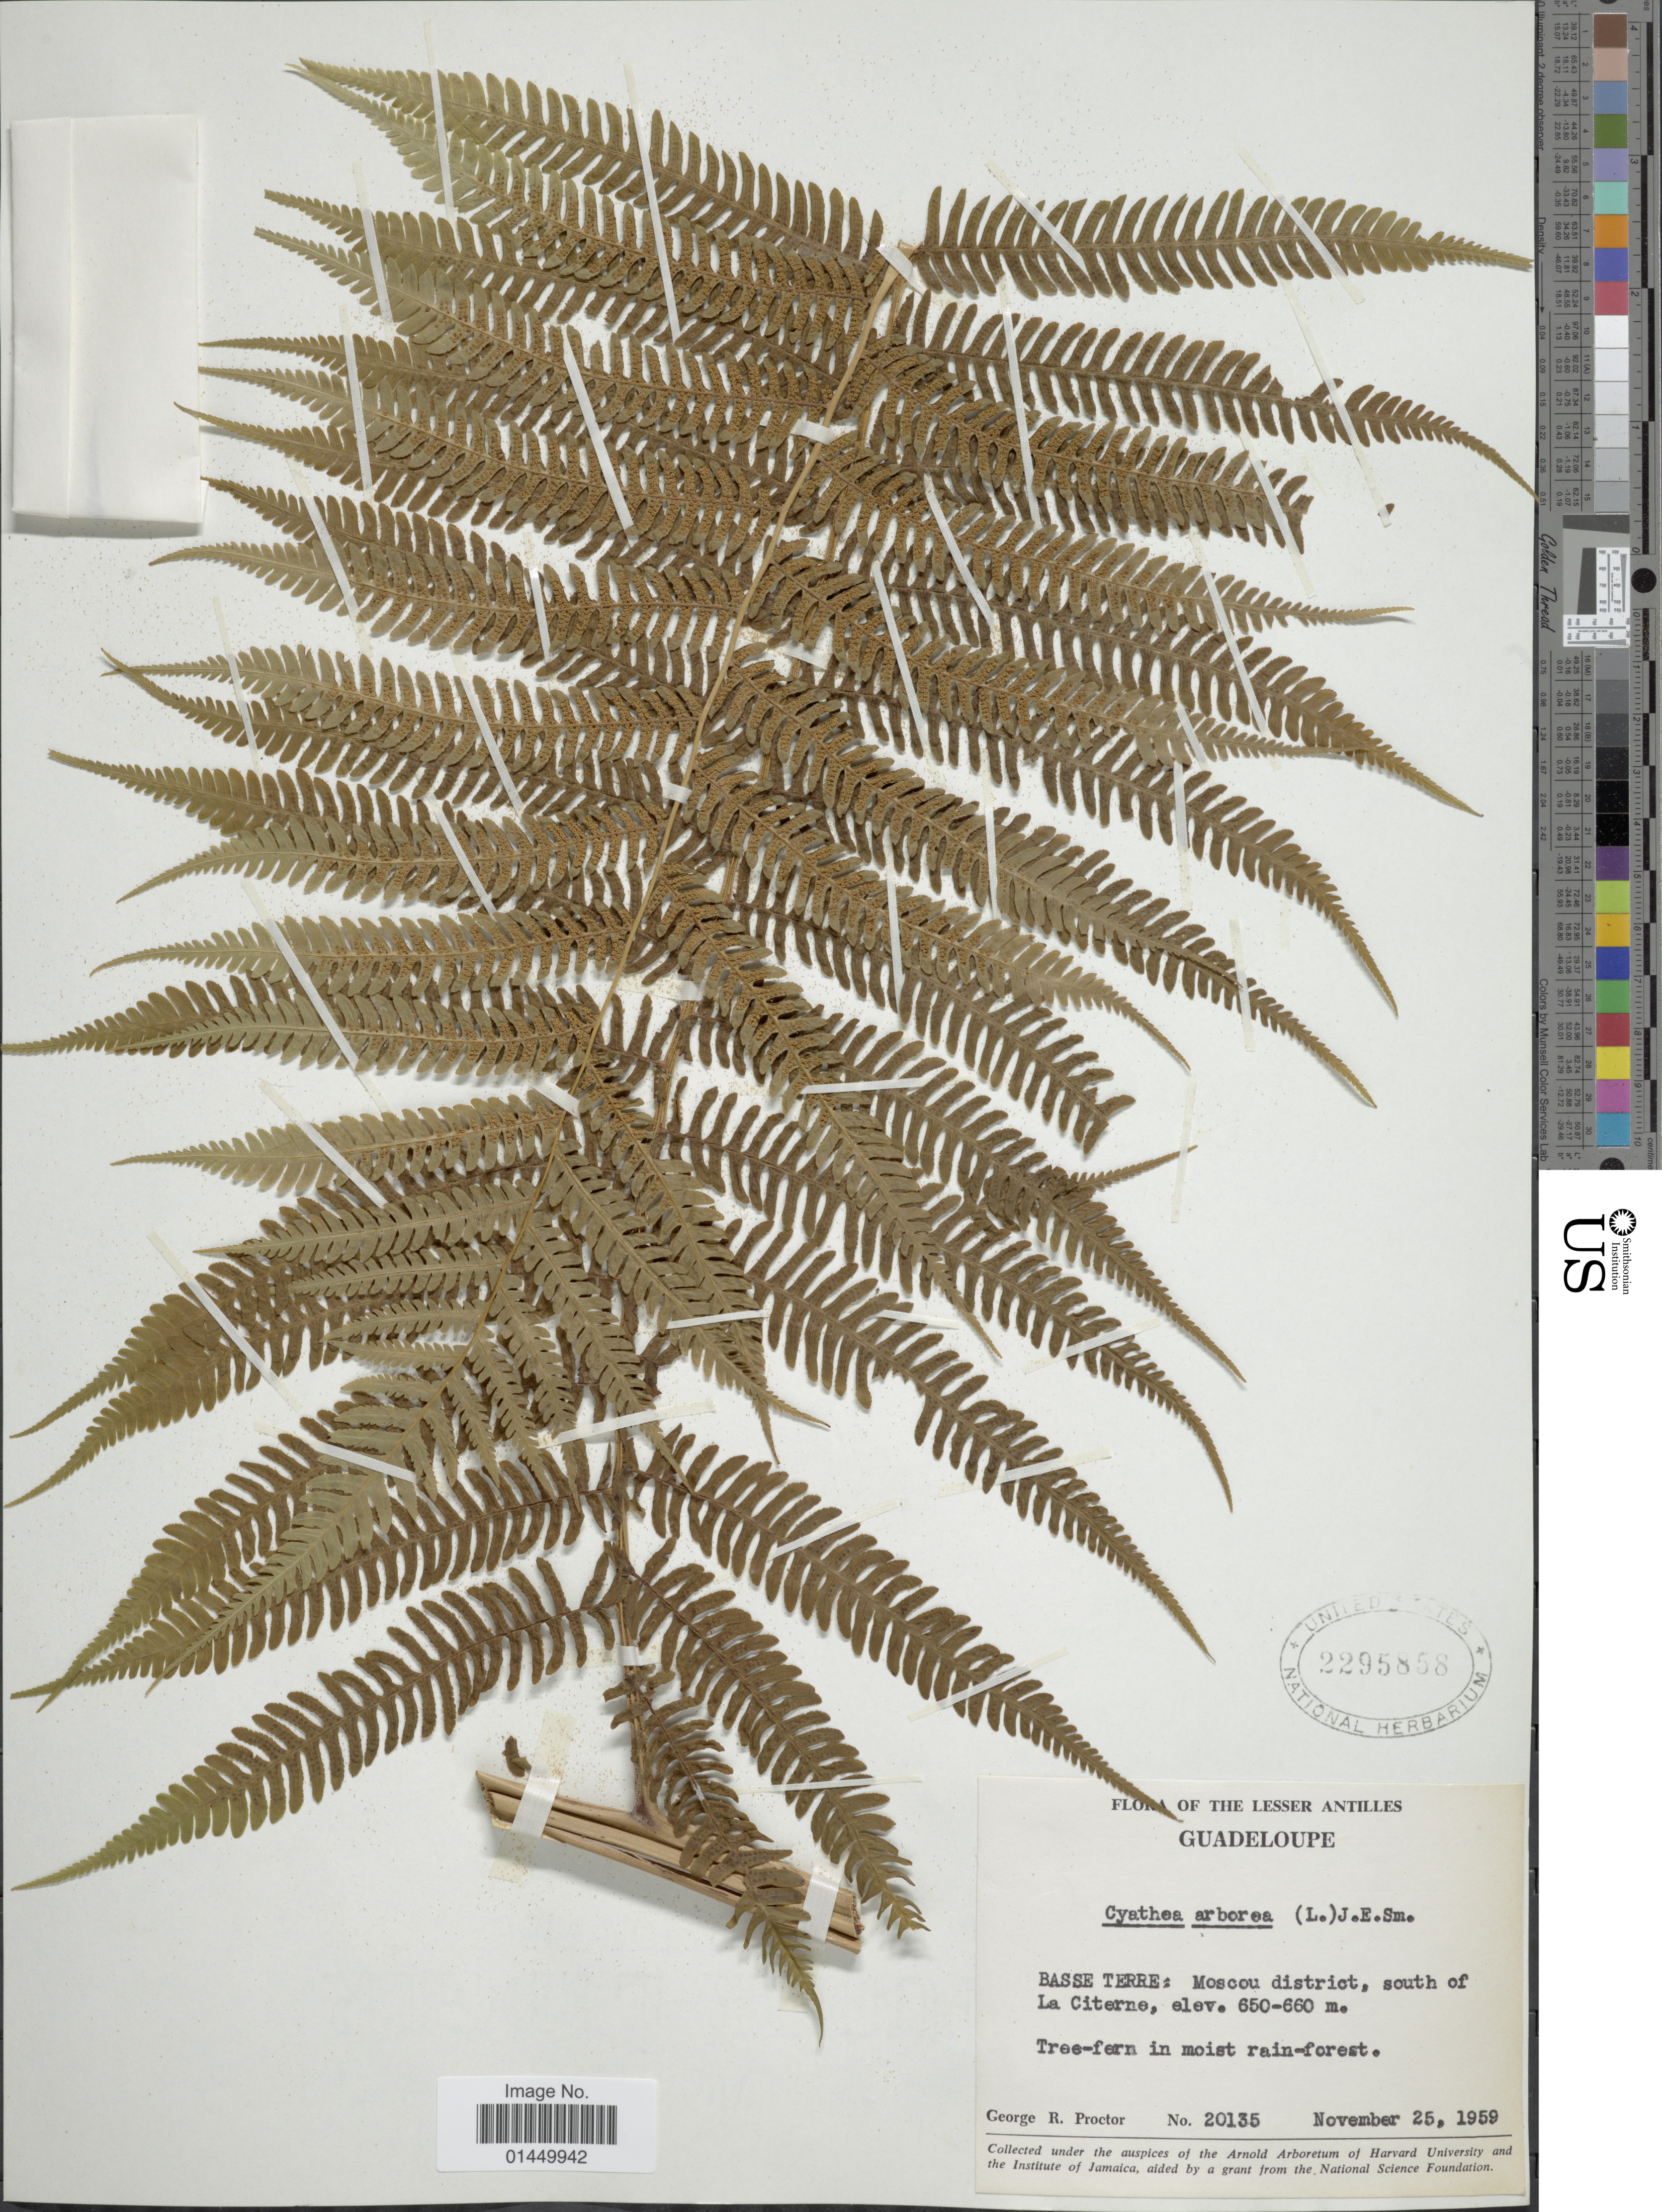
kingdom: Plantae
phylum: Tracheophyta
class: Polypodiopsida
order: Cyatheales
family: Cyatheaceae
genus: Cyathea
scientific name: Cyathea arborea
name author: (L.) Sm.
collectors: G. R. Proctor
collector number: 20135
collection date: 1959-11-25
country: Guadeloupe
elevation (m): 650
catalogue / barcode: US 2295858